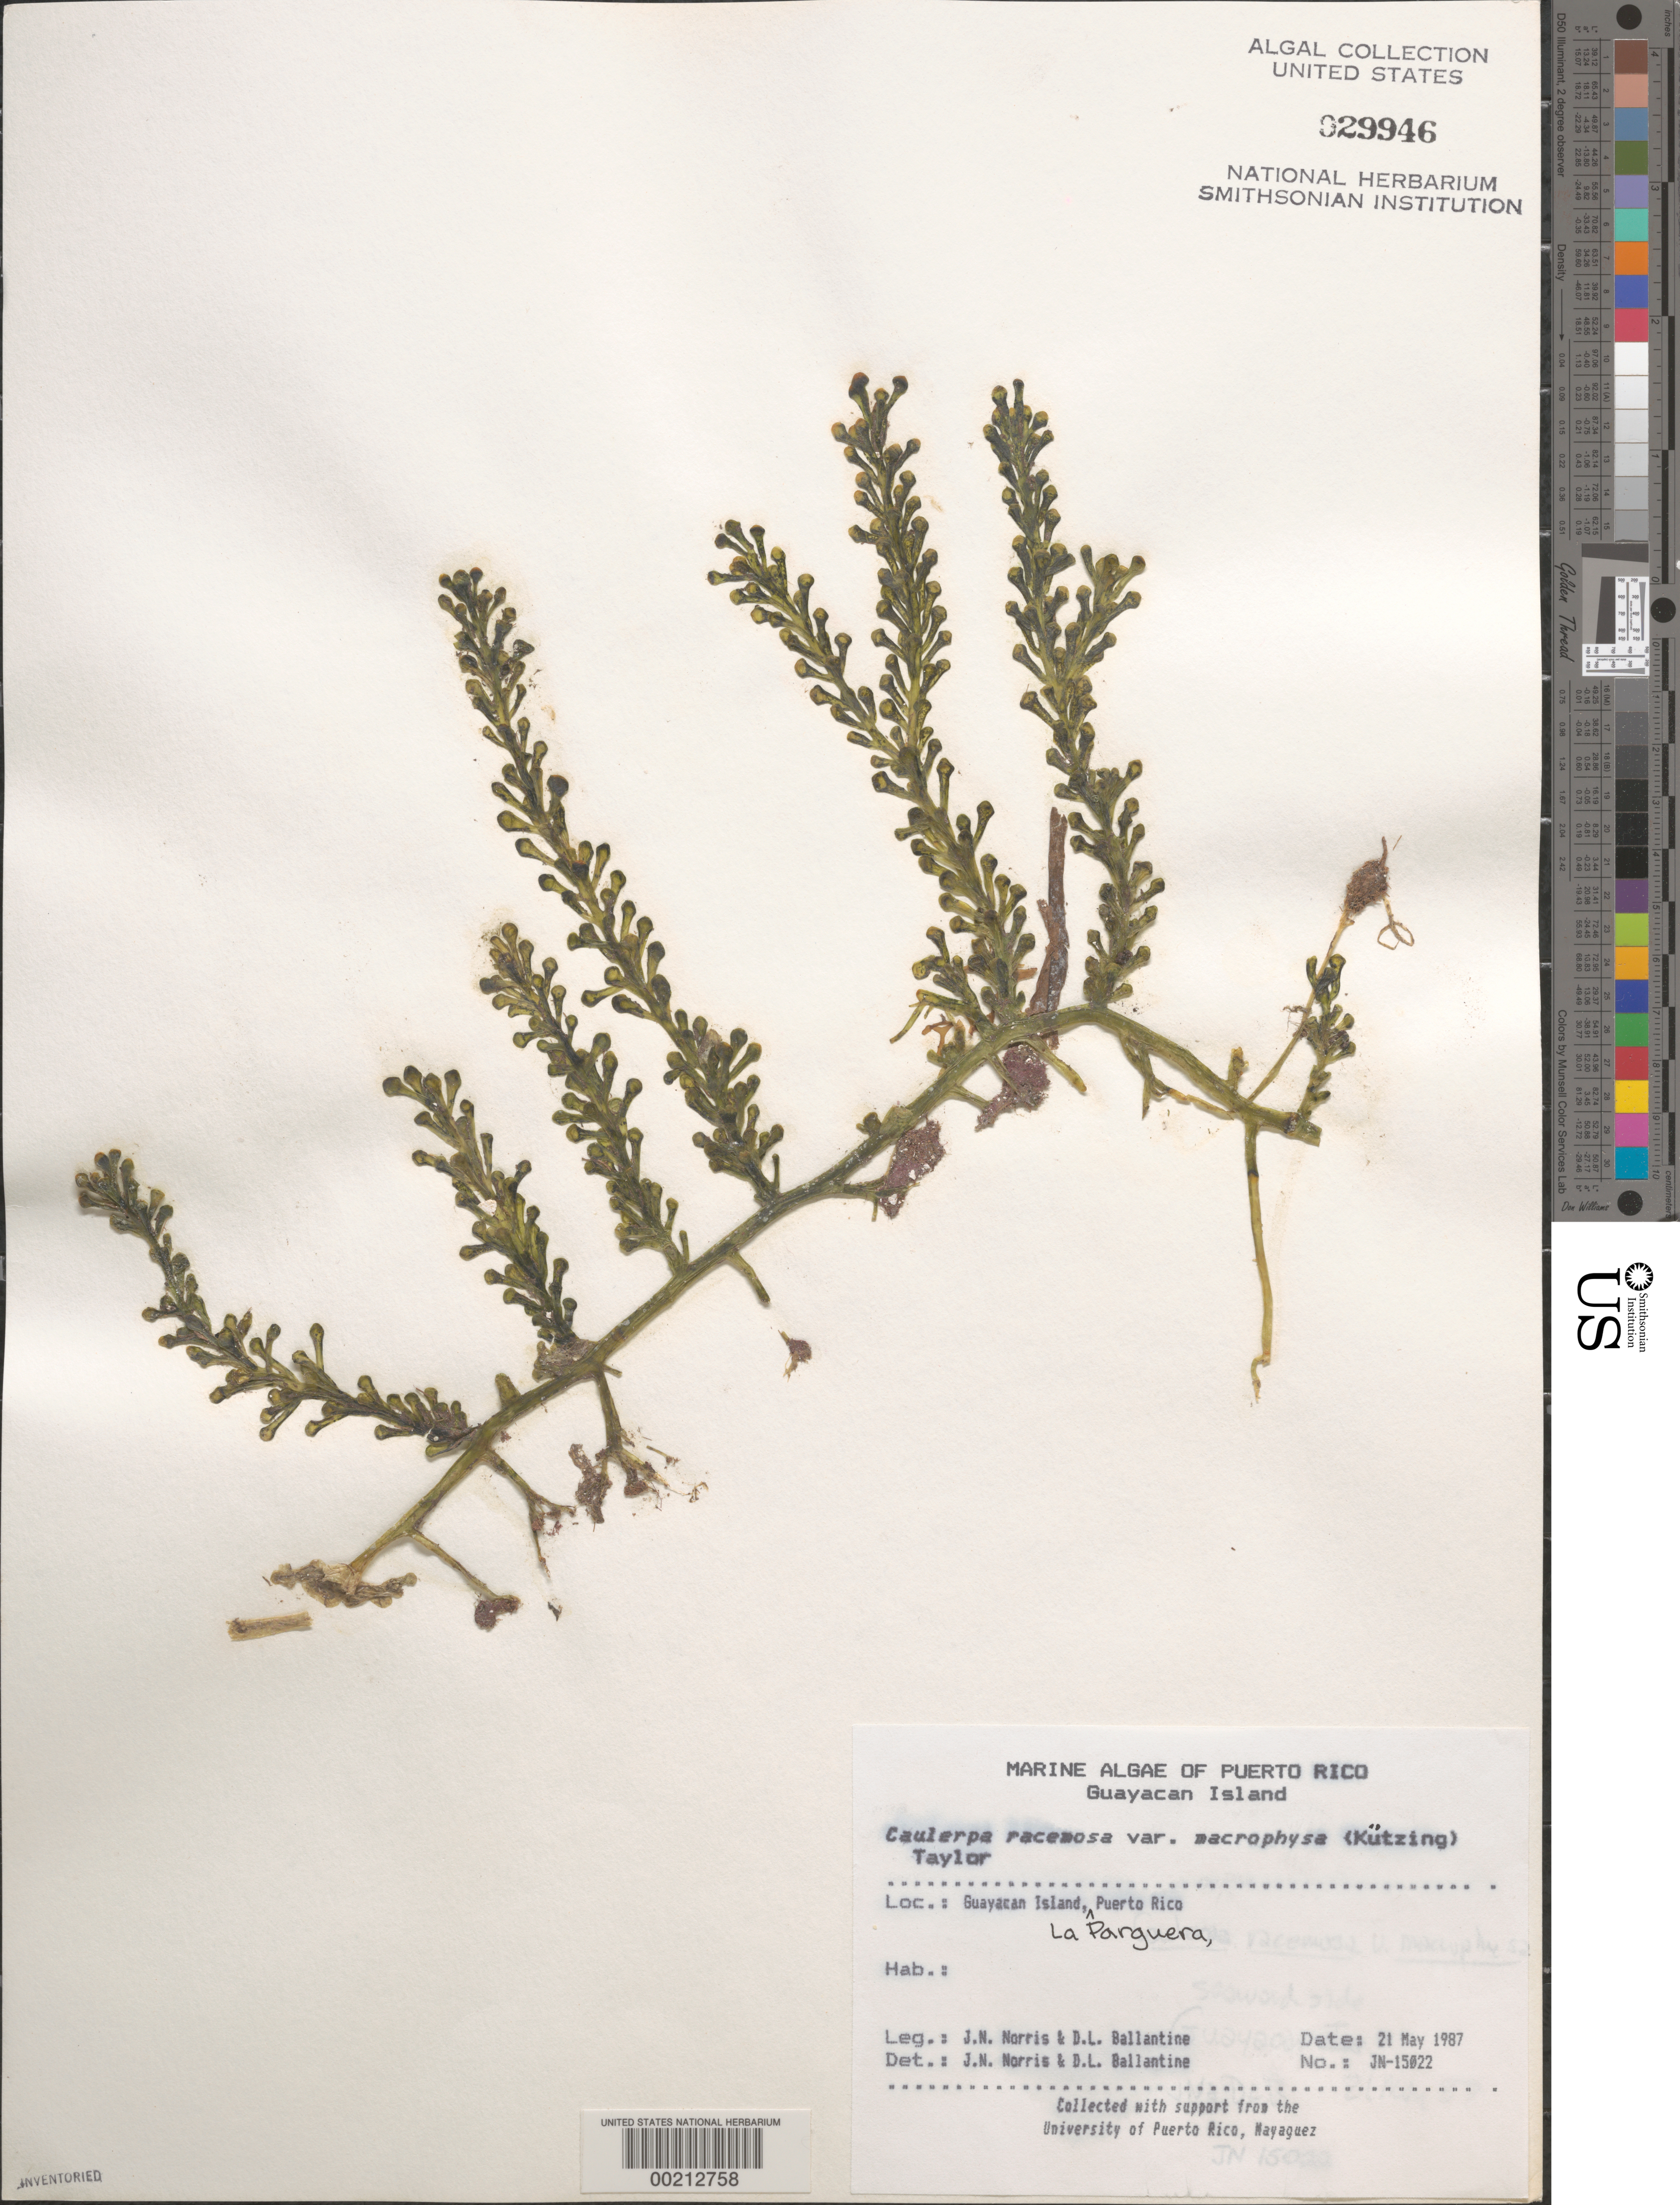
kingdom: Plantae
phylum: Chlorophyta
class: Ulvophyceae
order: Bryopsidales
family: Caulerpaceae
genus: Caulerpa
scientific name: Caulerpa racemosa var. macrophysa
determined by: Norris, J. N.; Ballantine, D. L.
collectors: J. N. Norris & D.L. Ballantine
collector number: JN-15022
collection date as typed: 21 May 1987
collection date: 1987-05-21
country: Puerto Rico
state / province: Lajas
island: Guayacan Island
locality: La Parguera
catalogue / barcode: US 29946